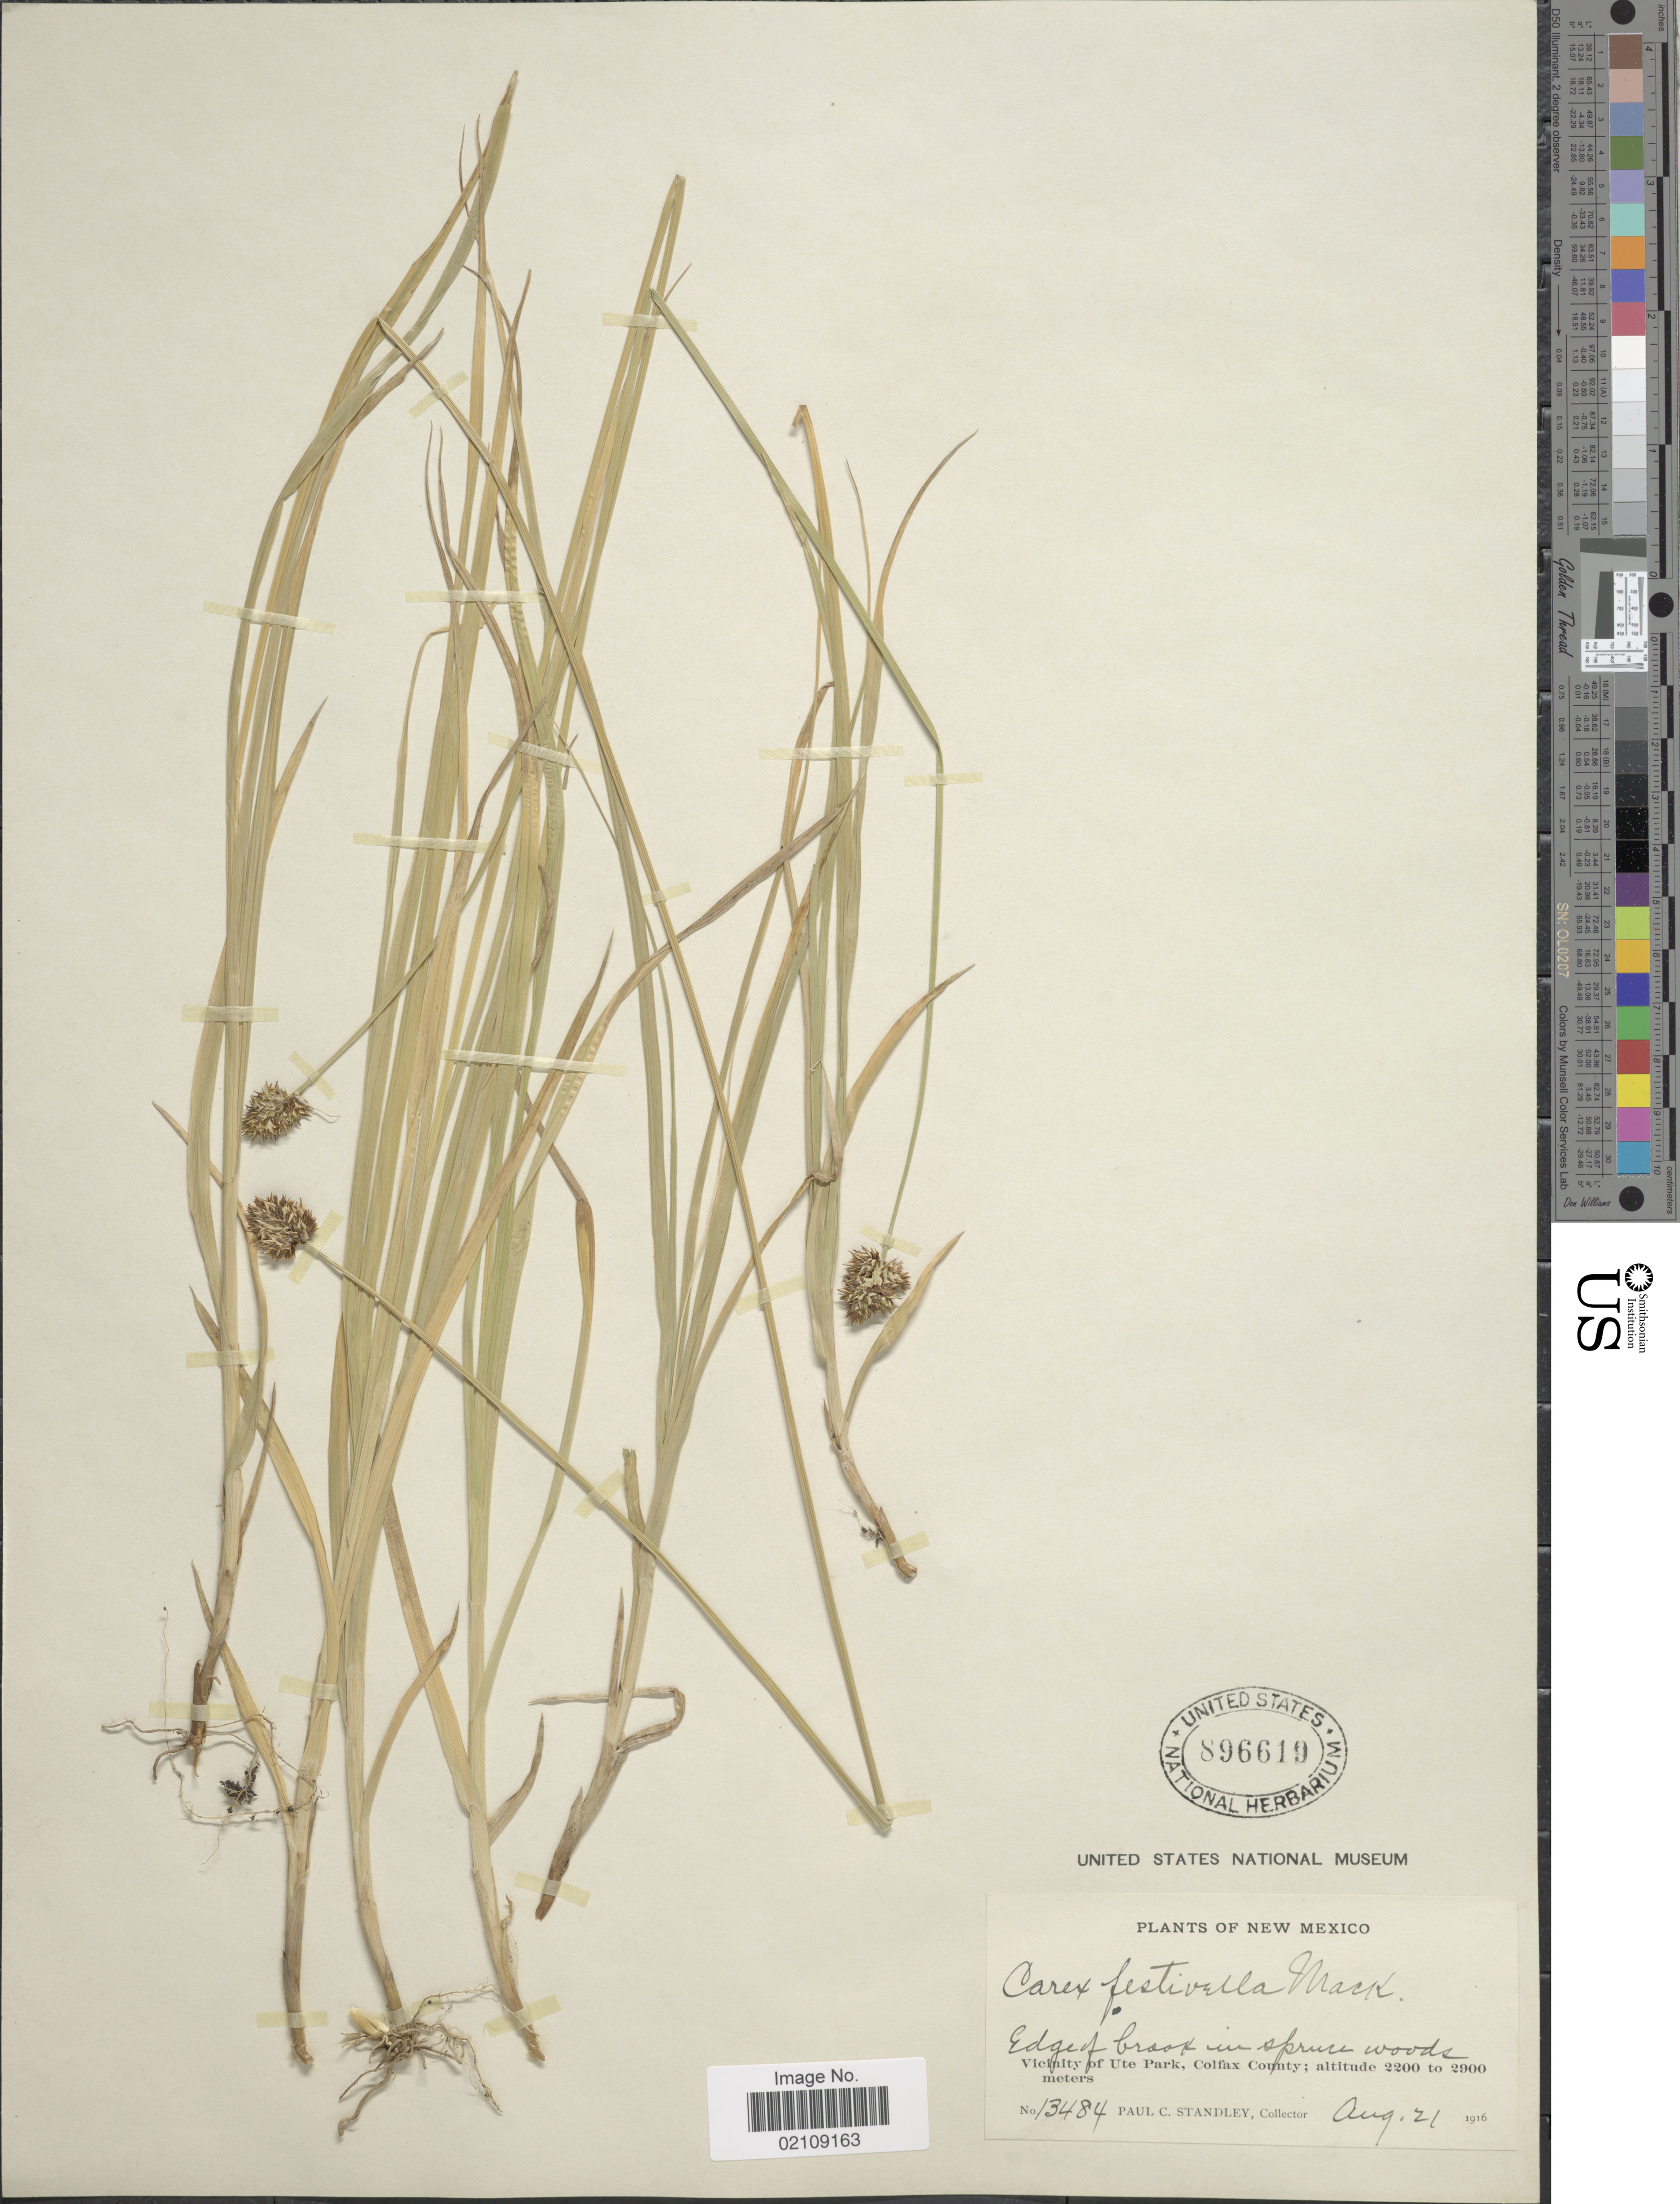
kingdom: Plantae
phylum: Tracheophyta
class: Liliopsida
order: Poales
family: Cyperaceae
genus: Carex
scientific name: Carex microptera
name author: Mack.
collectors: P. C. Standley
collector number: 13484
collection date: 1916-08-21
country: United States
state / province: New Mexico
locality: Vicinity of Ute Park, Colfax County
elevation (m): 2200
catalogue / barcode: US 896619